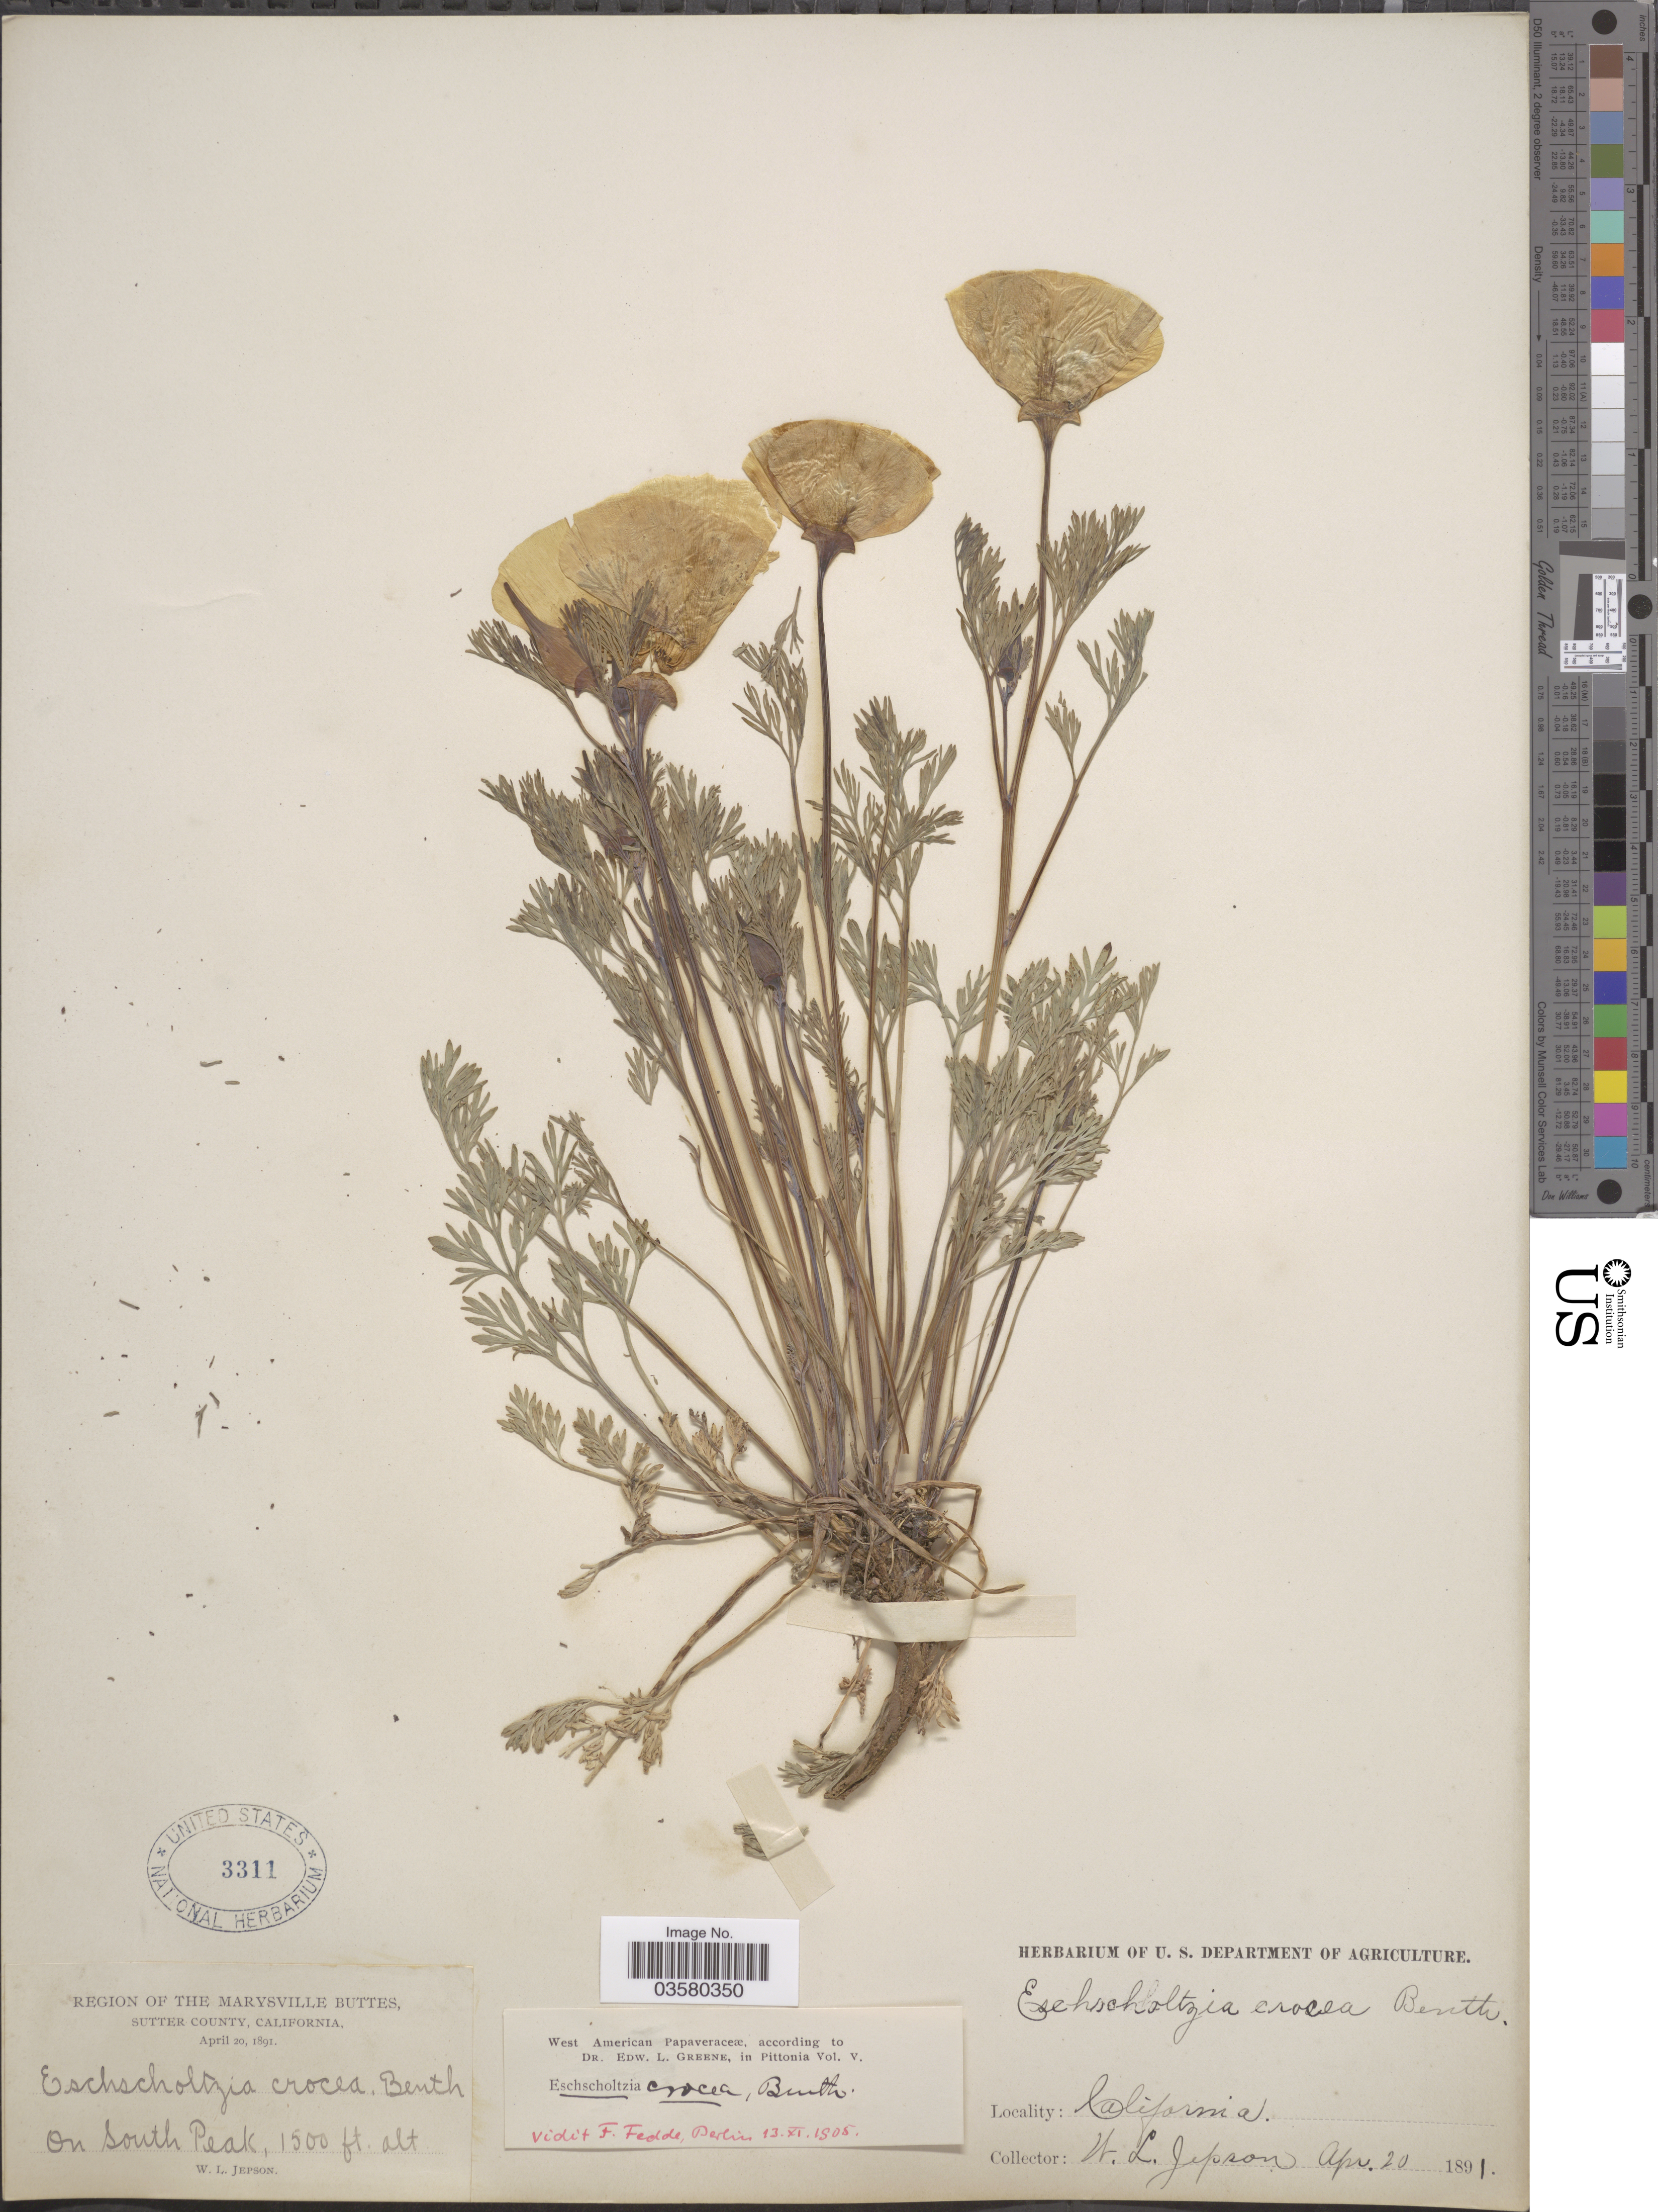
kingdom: Plantae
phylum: Tracheophyta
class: Magnoliopsida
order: Ranunculales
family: Papaveraceae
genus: Eschscholzia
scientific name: Eschscholzia crocea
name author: Benth.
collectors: W. L. Jepson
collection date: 1891-04-20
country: United States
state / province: California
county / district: Sutter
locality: Region of The Marysville Buttes, Sutter County. On South Peak.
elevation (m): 457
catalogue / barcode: US 3311